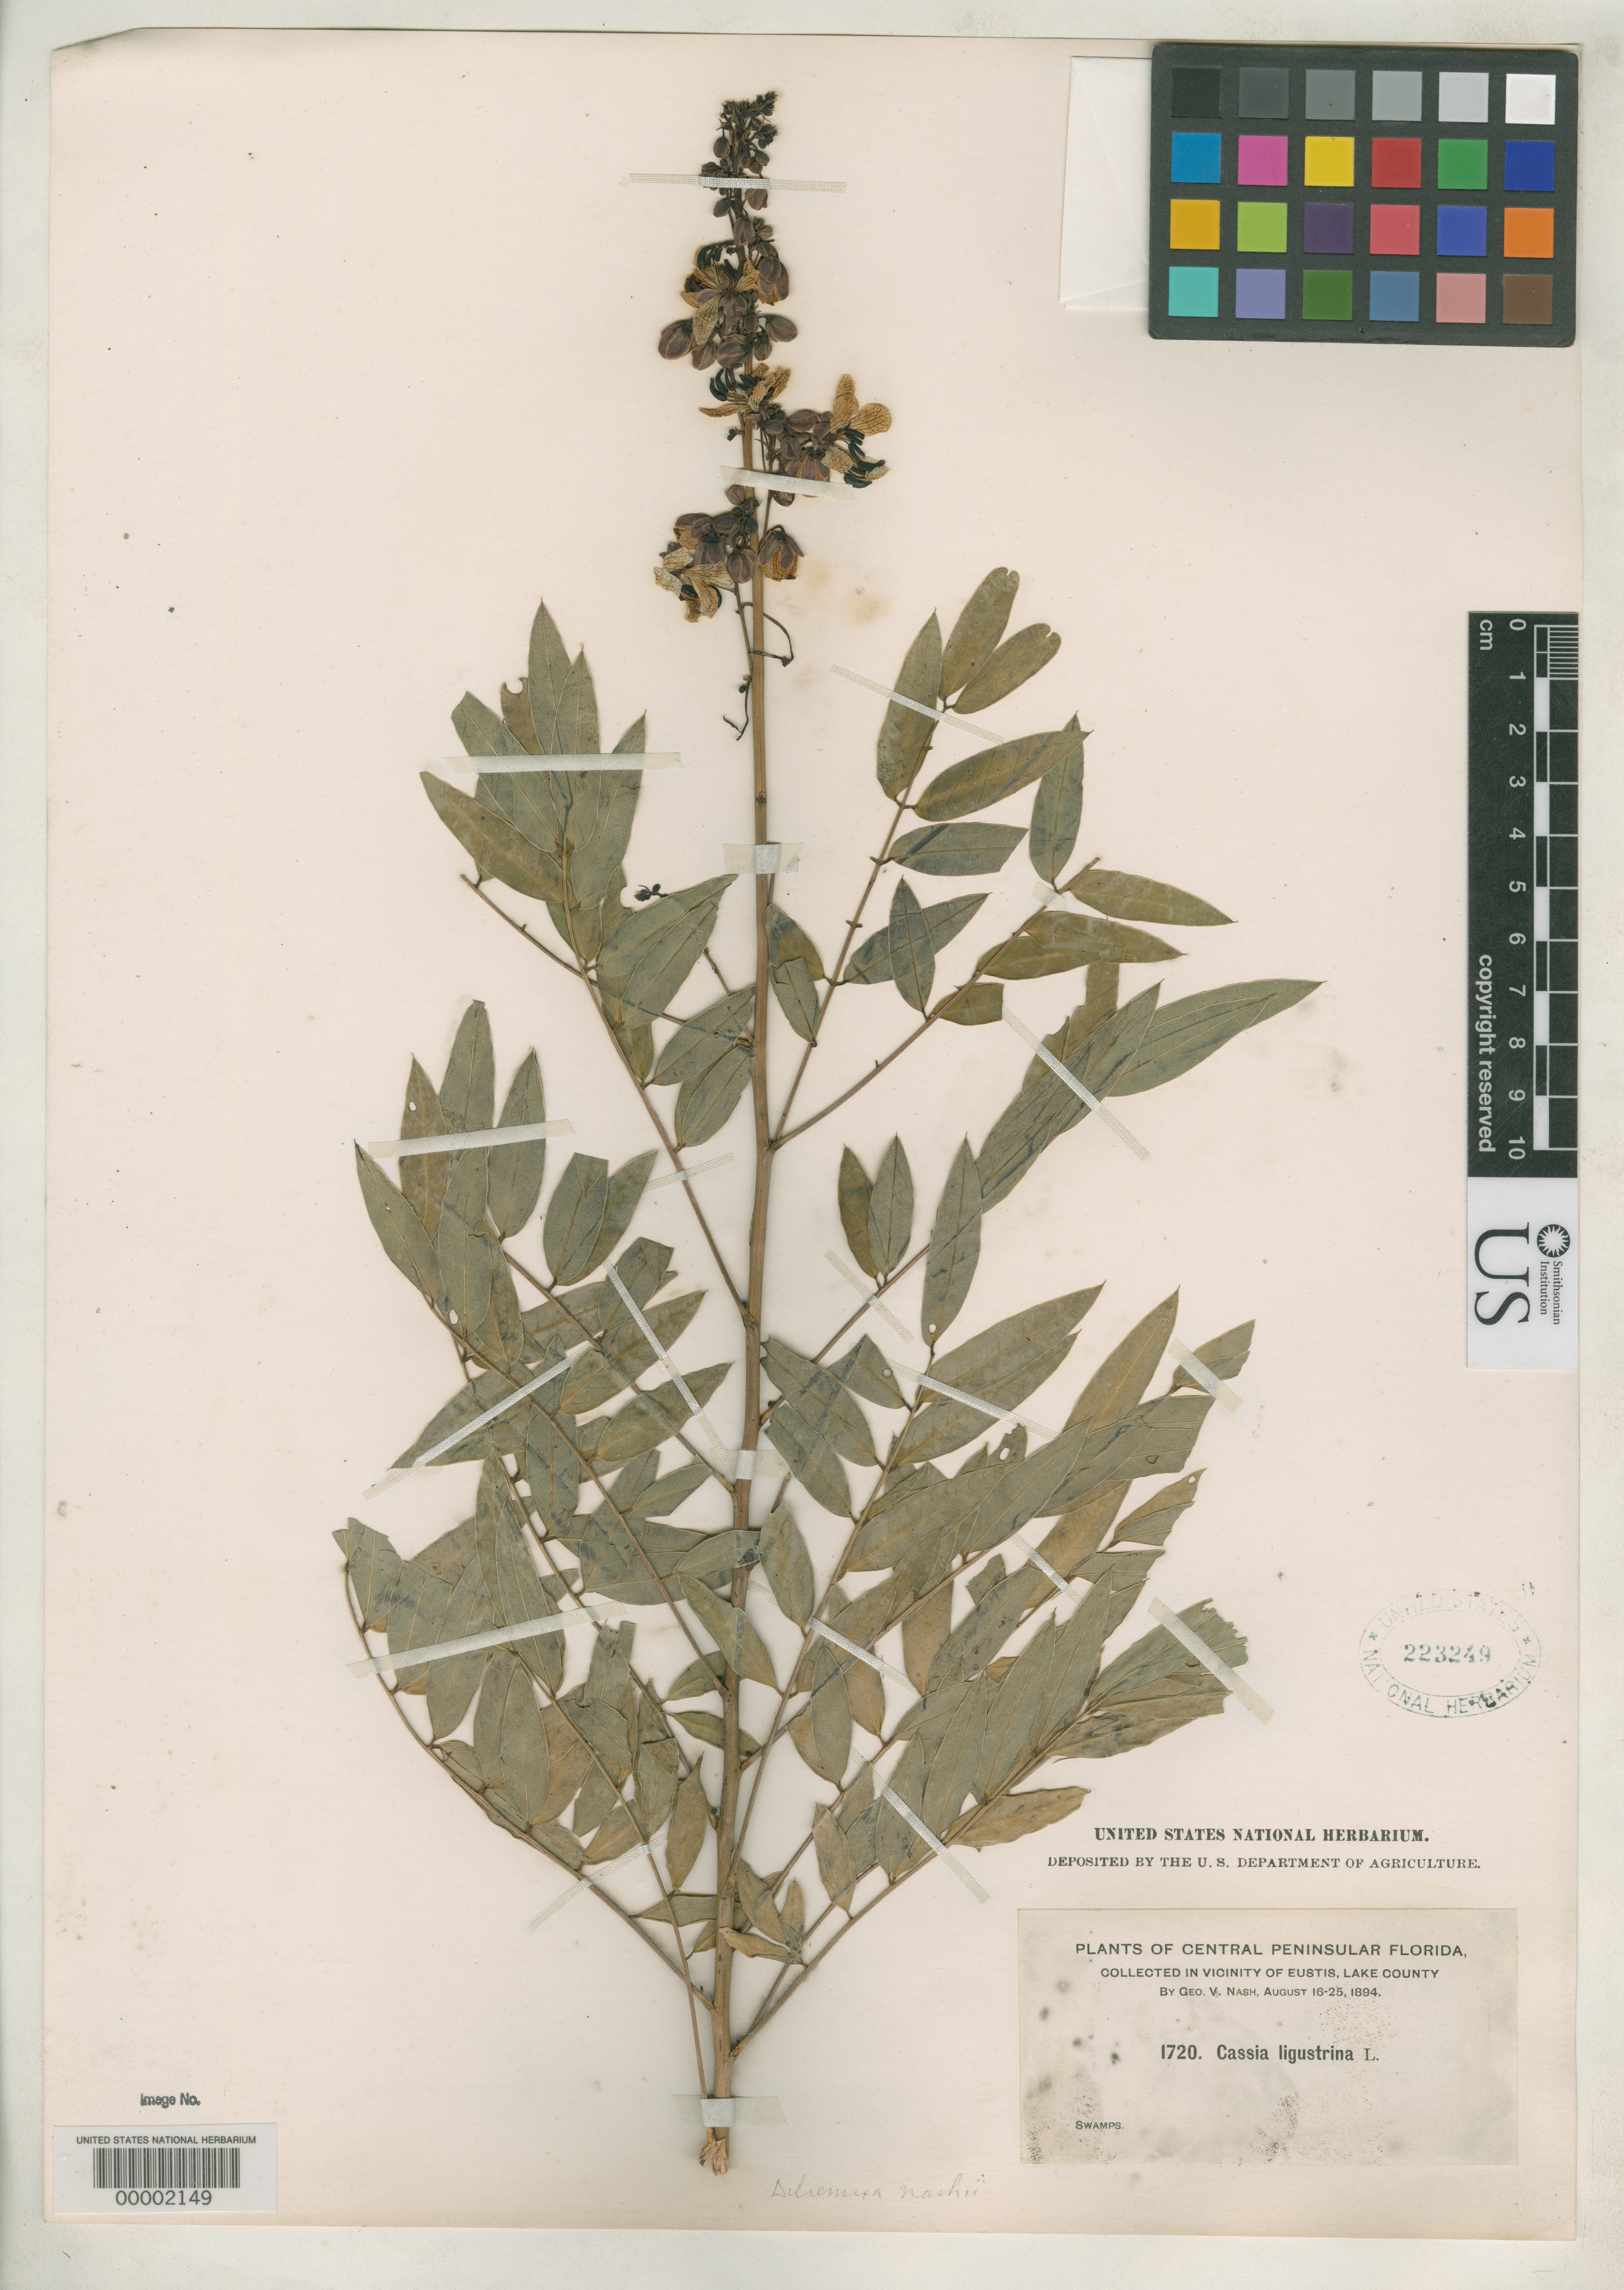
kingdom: Plantae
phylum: Tracheophyta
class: Magnoliopsida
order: Fabales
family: Fabaceae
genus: Ditremexa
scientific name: Ditremexa nashii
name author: Britton & Rose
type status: Isotype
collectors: G. V. Nash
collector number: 1720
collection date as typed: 16 Aug 1894 to 25 Aug 1894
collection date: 1894-08-16/1894-08-25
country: United States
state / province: Florida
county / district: Lake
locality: Vicinity of Eustis.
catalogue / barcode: US 223249